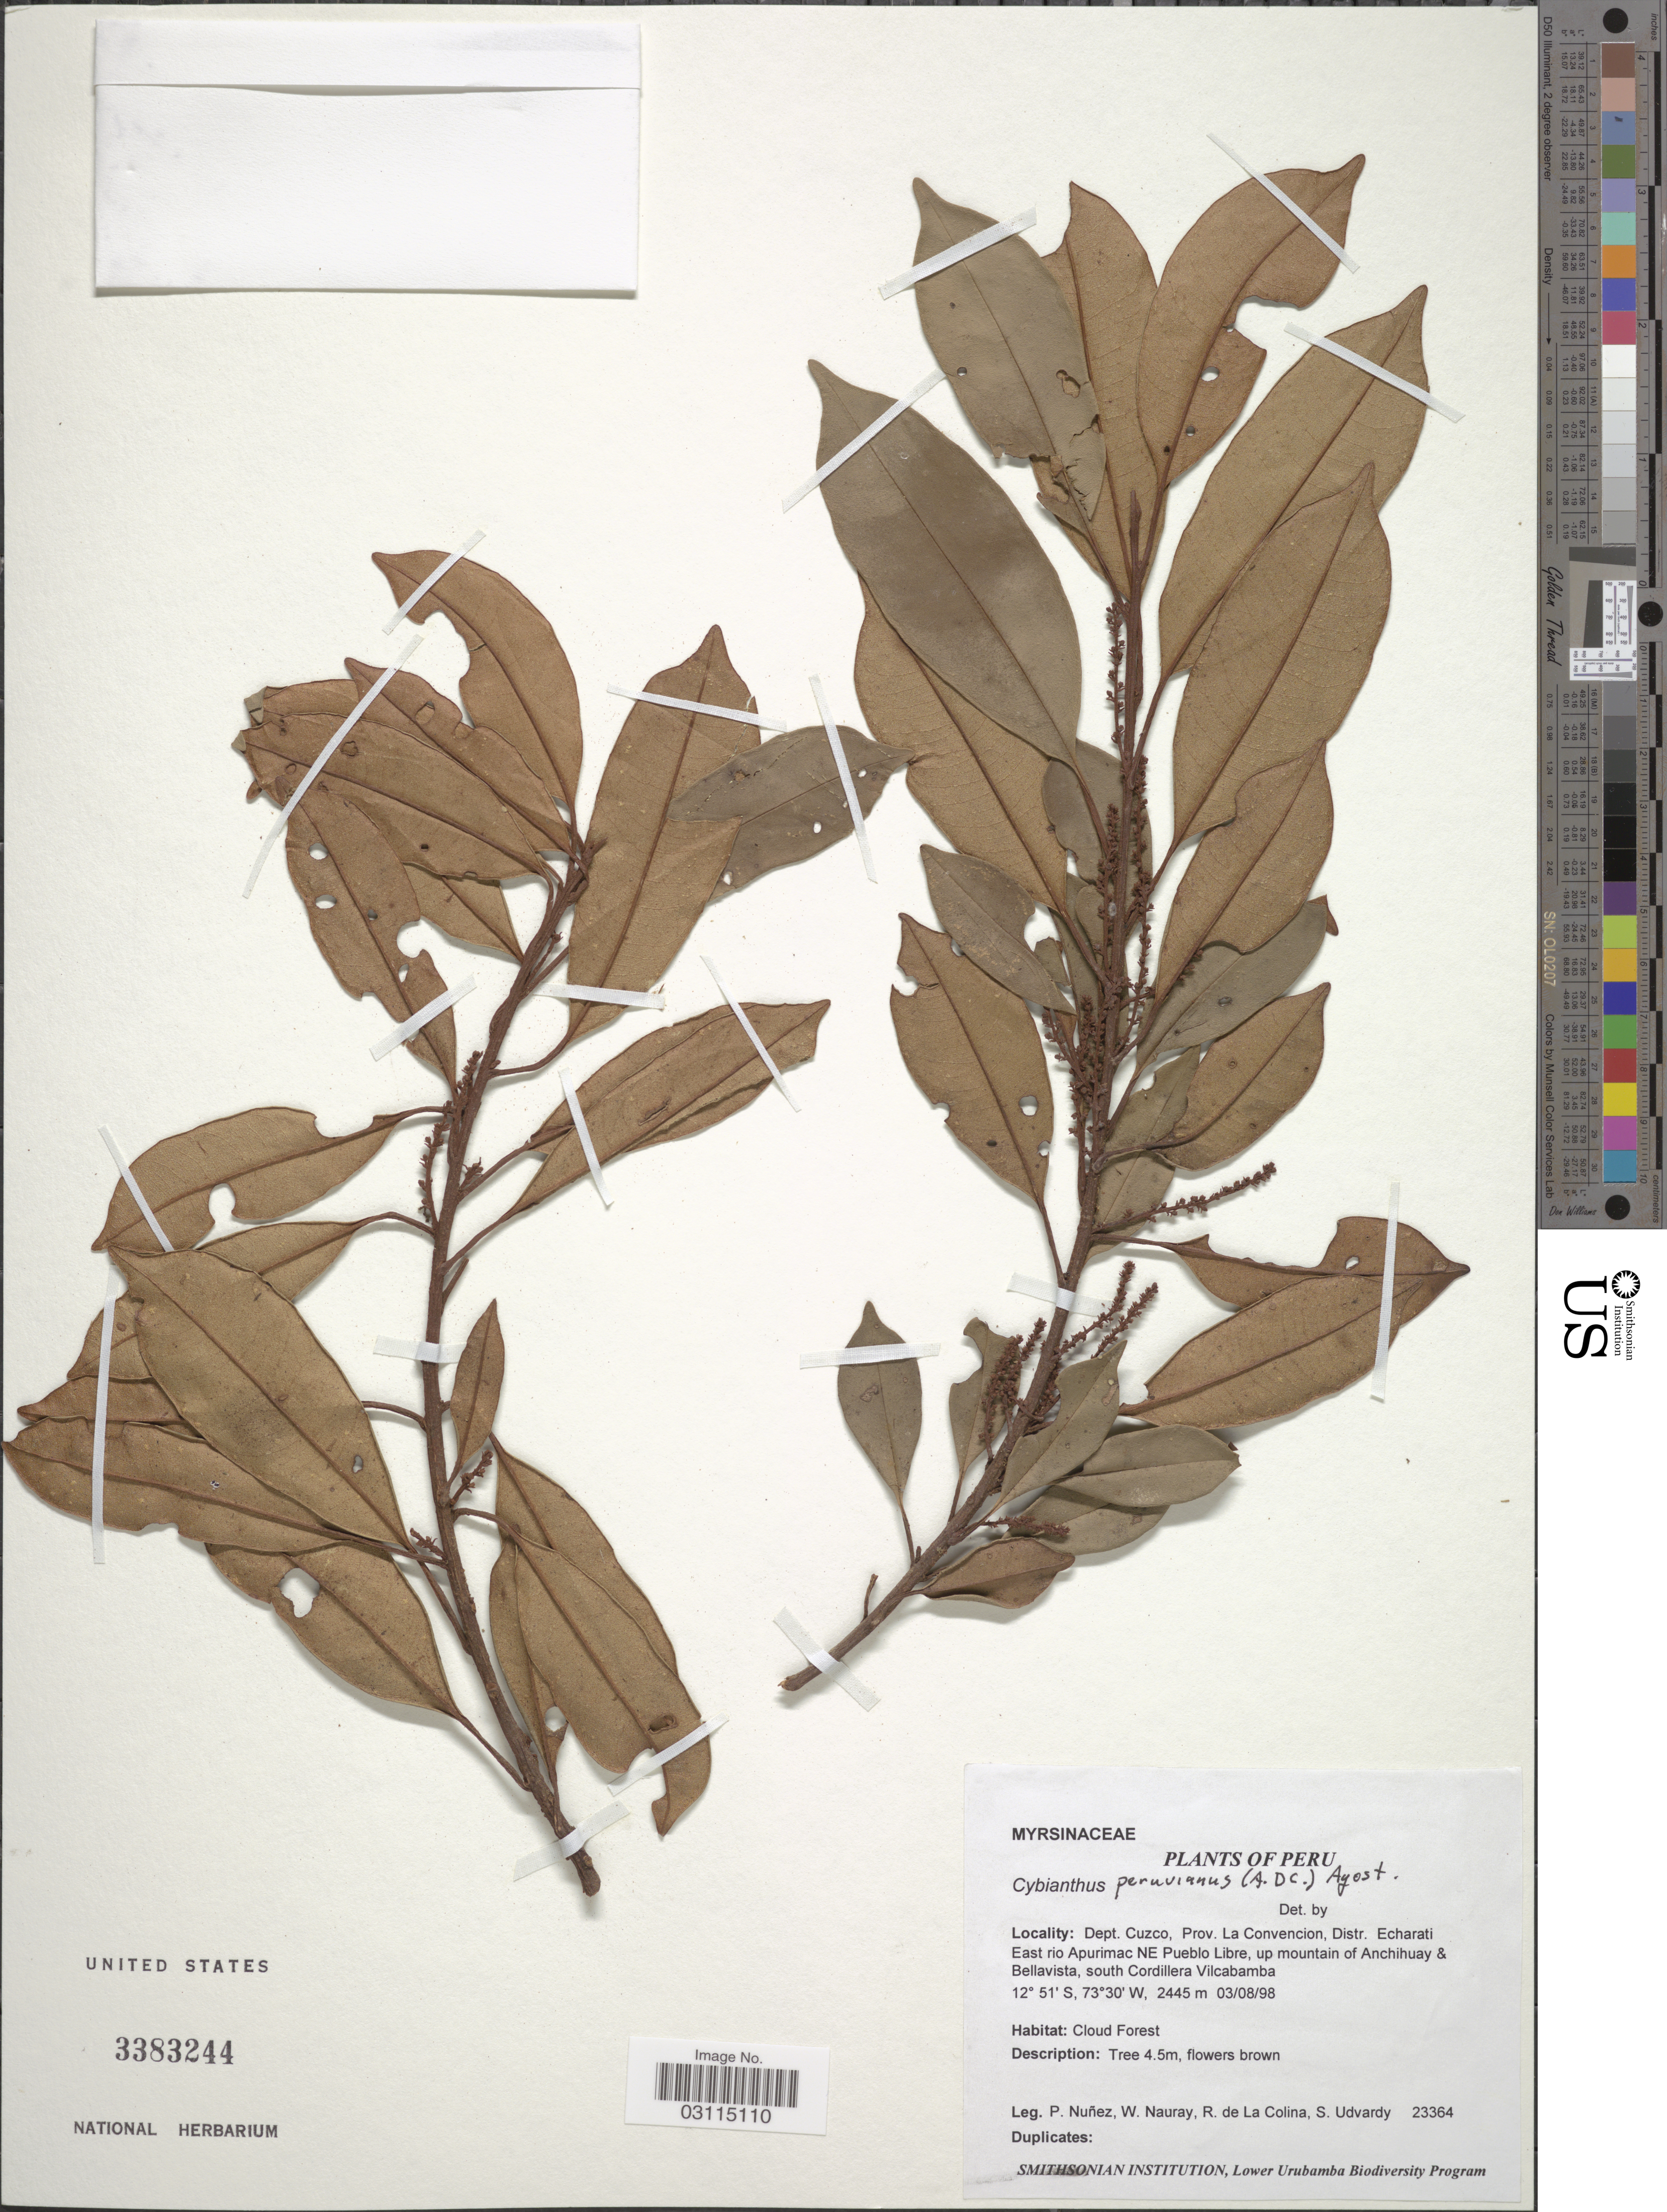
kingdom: Plantae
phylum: Tracheophyta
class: Magnoliopsida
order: Ericales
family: Primulaceae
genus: Cybianthus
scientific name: Cybianthus peruvianus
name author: (A. DC.) Miq.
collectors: P. Nuñez V., W. Nauray, R. de La Colina & S. Udvardy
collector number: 23364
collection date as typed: Transcribed d/m/y: 3/8/98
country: Peru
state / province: Cusco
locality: Dept. Cuzco, Prov. La Convencion, Distr. Echarati, East rio Apurimac NE Pueblo Libre, up mountain of Anchihuay & Bellvista, south Cordillera Vilcabamba.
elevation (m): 2445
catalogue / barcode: US 3383244